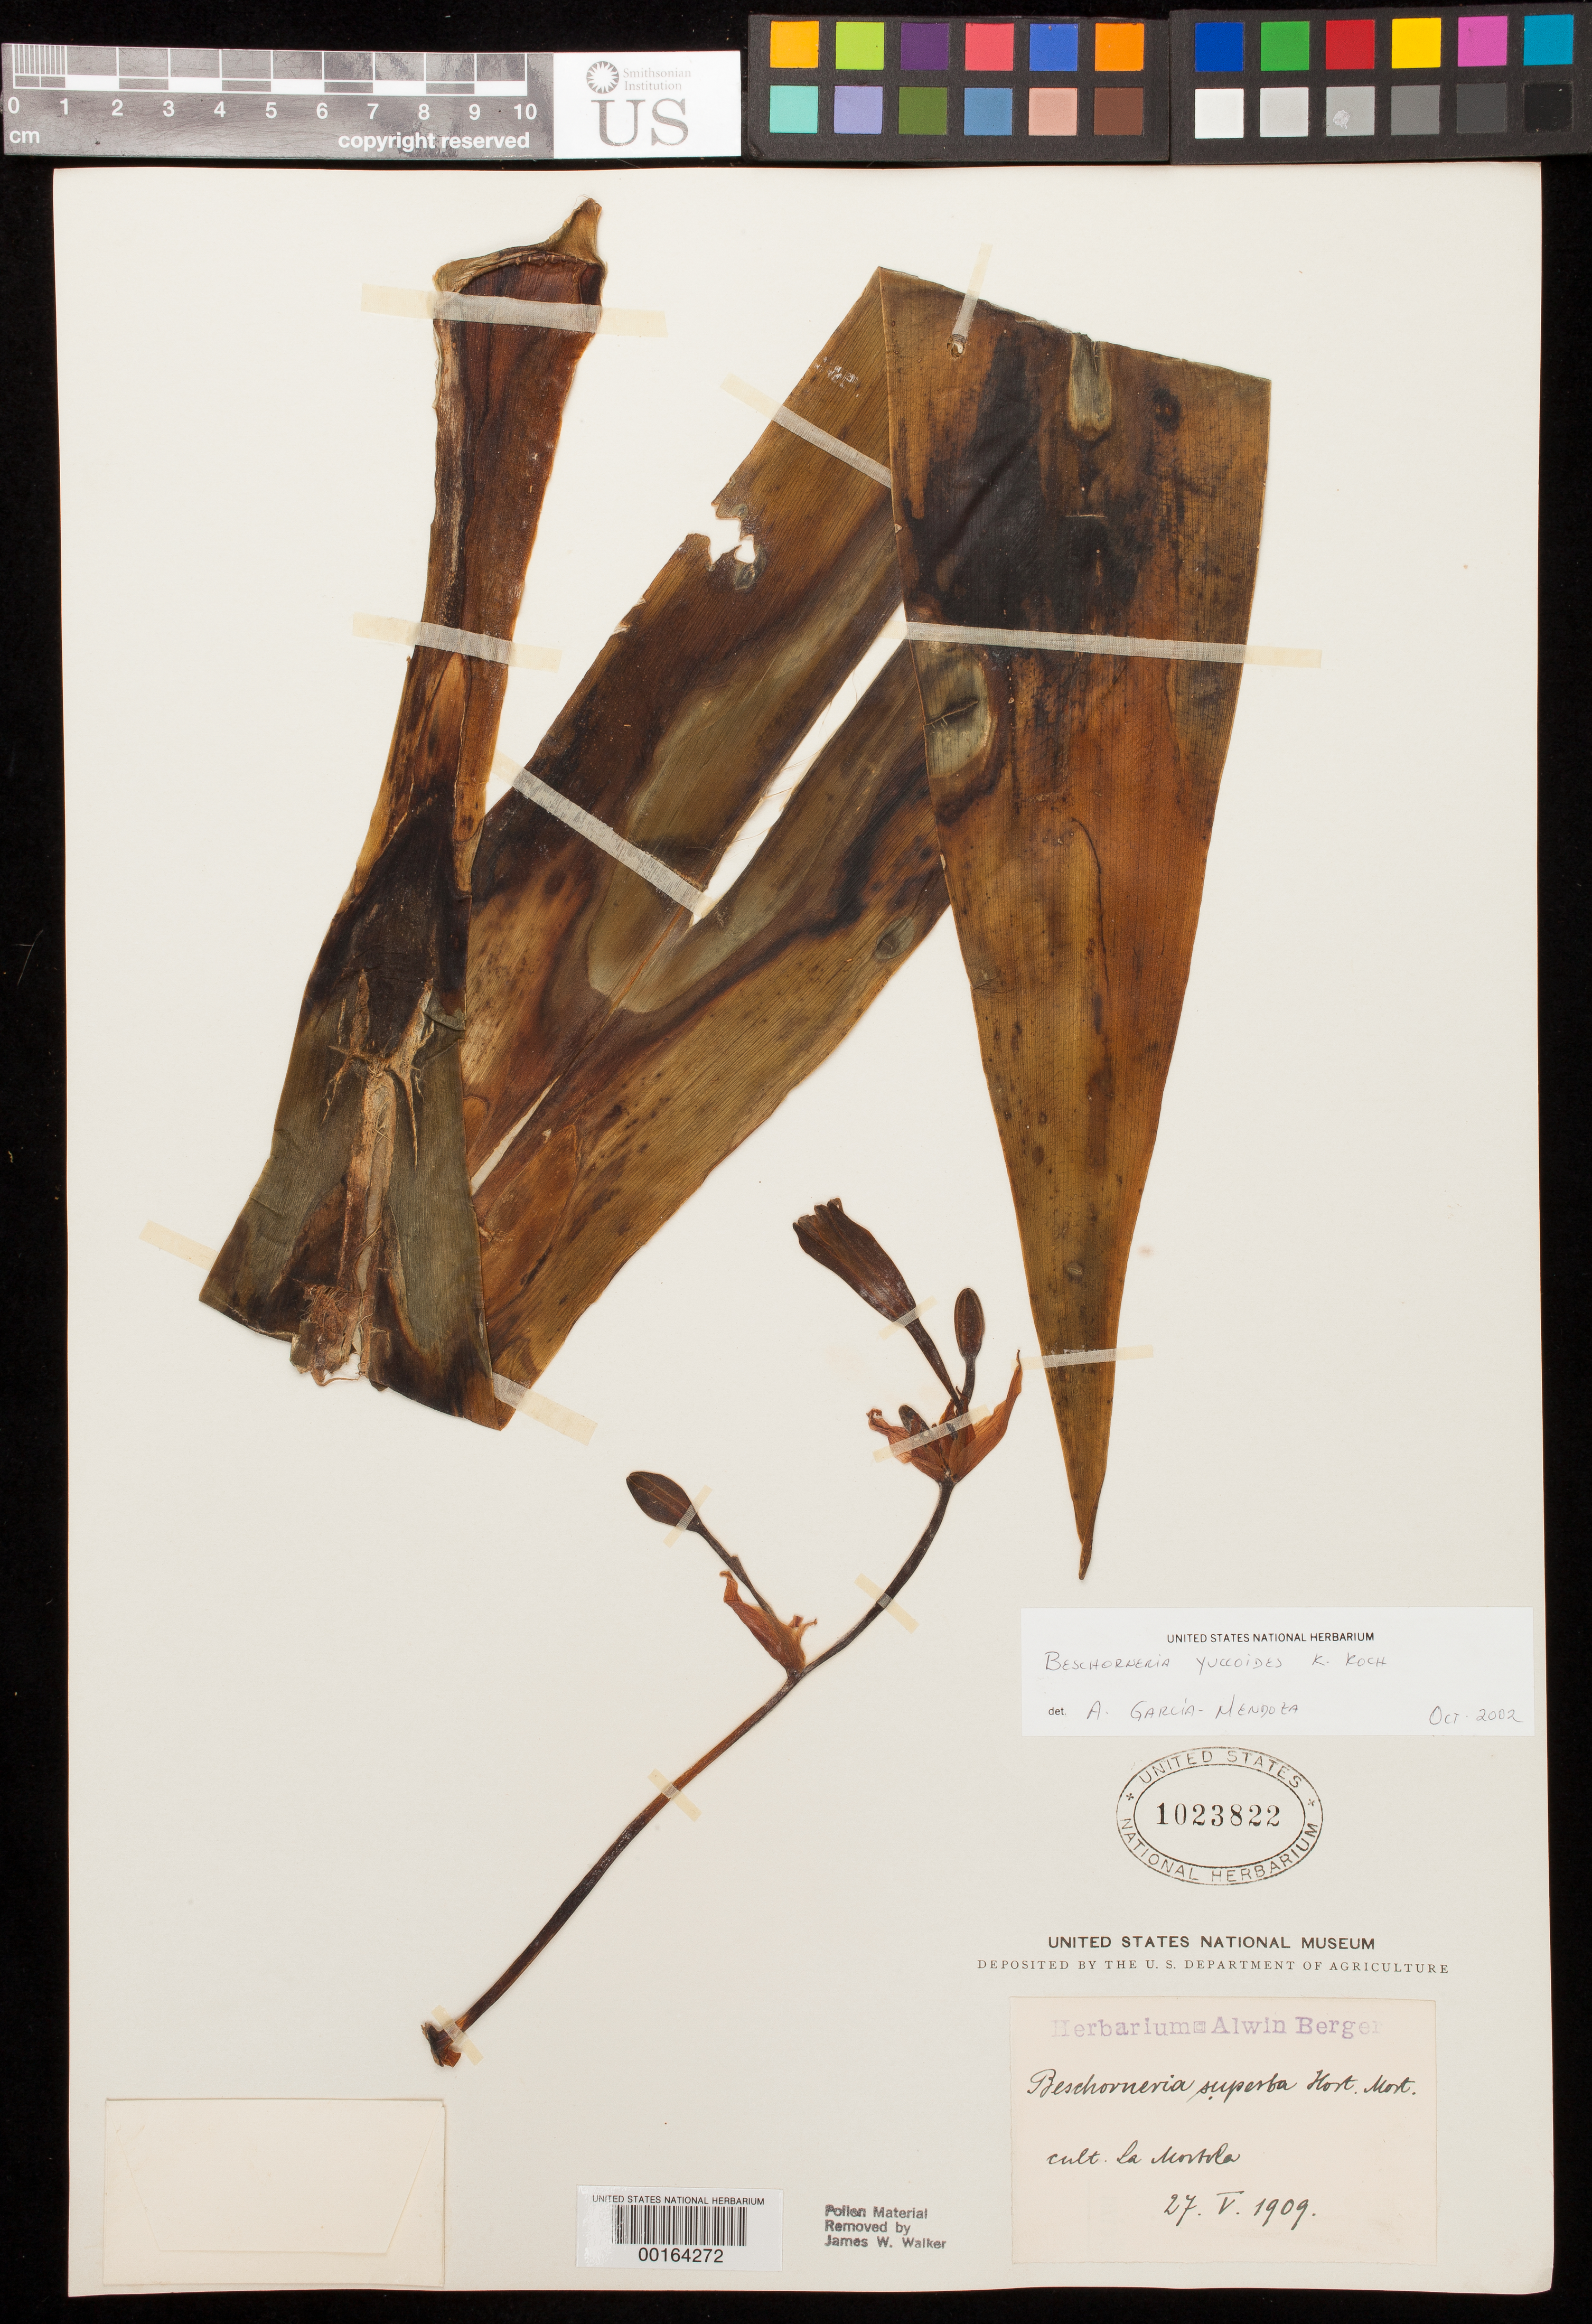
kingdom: Plantae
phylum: Tracheophyta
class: Liliopsida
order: Asparagales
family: Asparagaceae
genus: Beschorneria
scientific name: Beschorneria yuccoides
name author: K. Koch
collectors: J. N. Rose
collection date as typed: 11 Sep 1920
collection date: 1920-09-11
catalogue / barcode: US 1023822